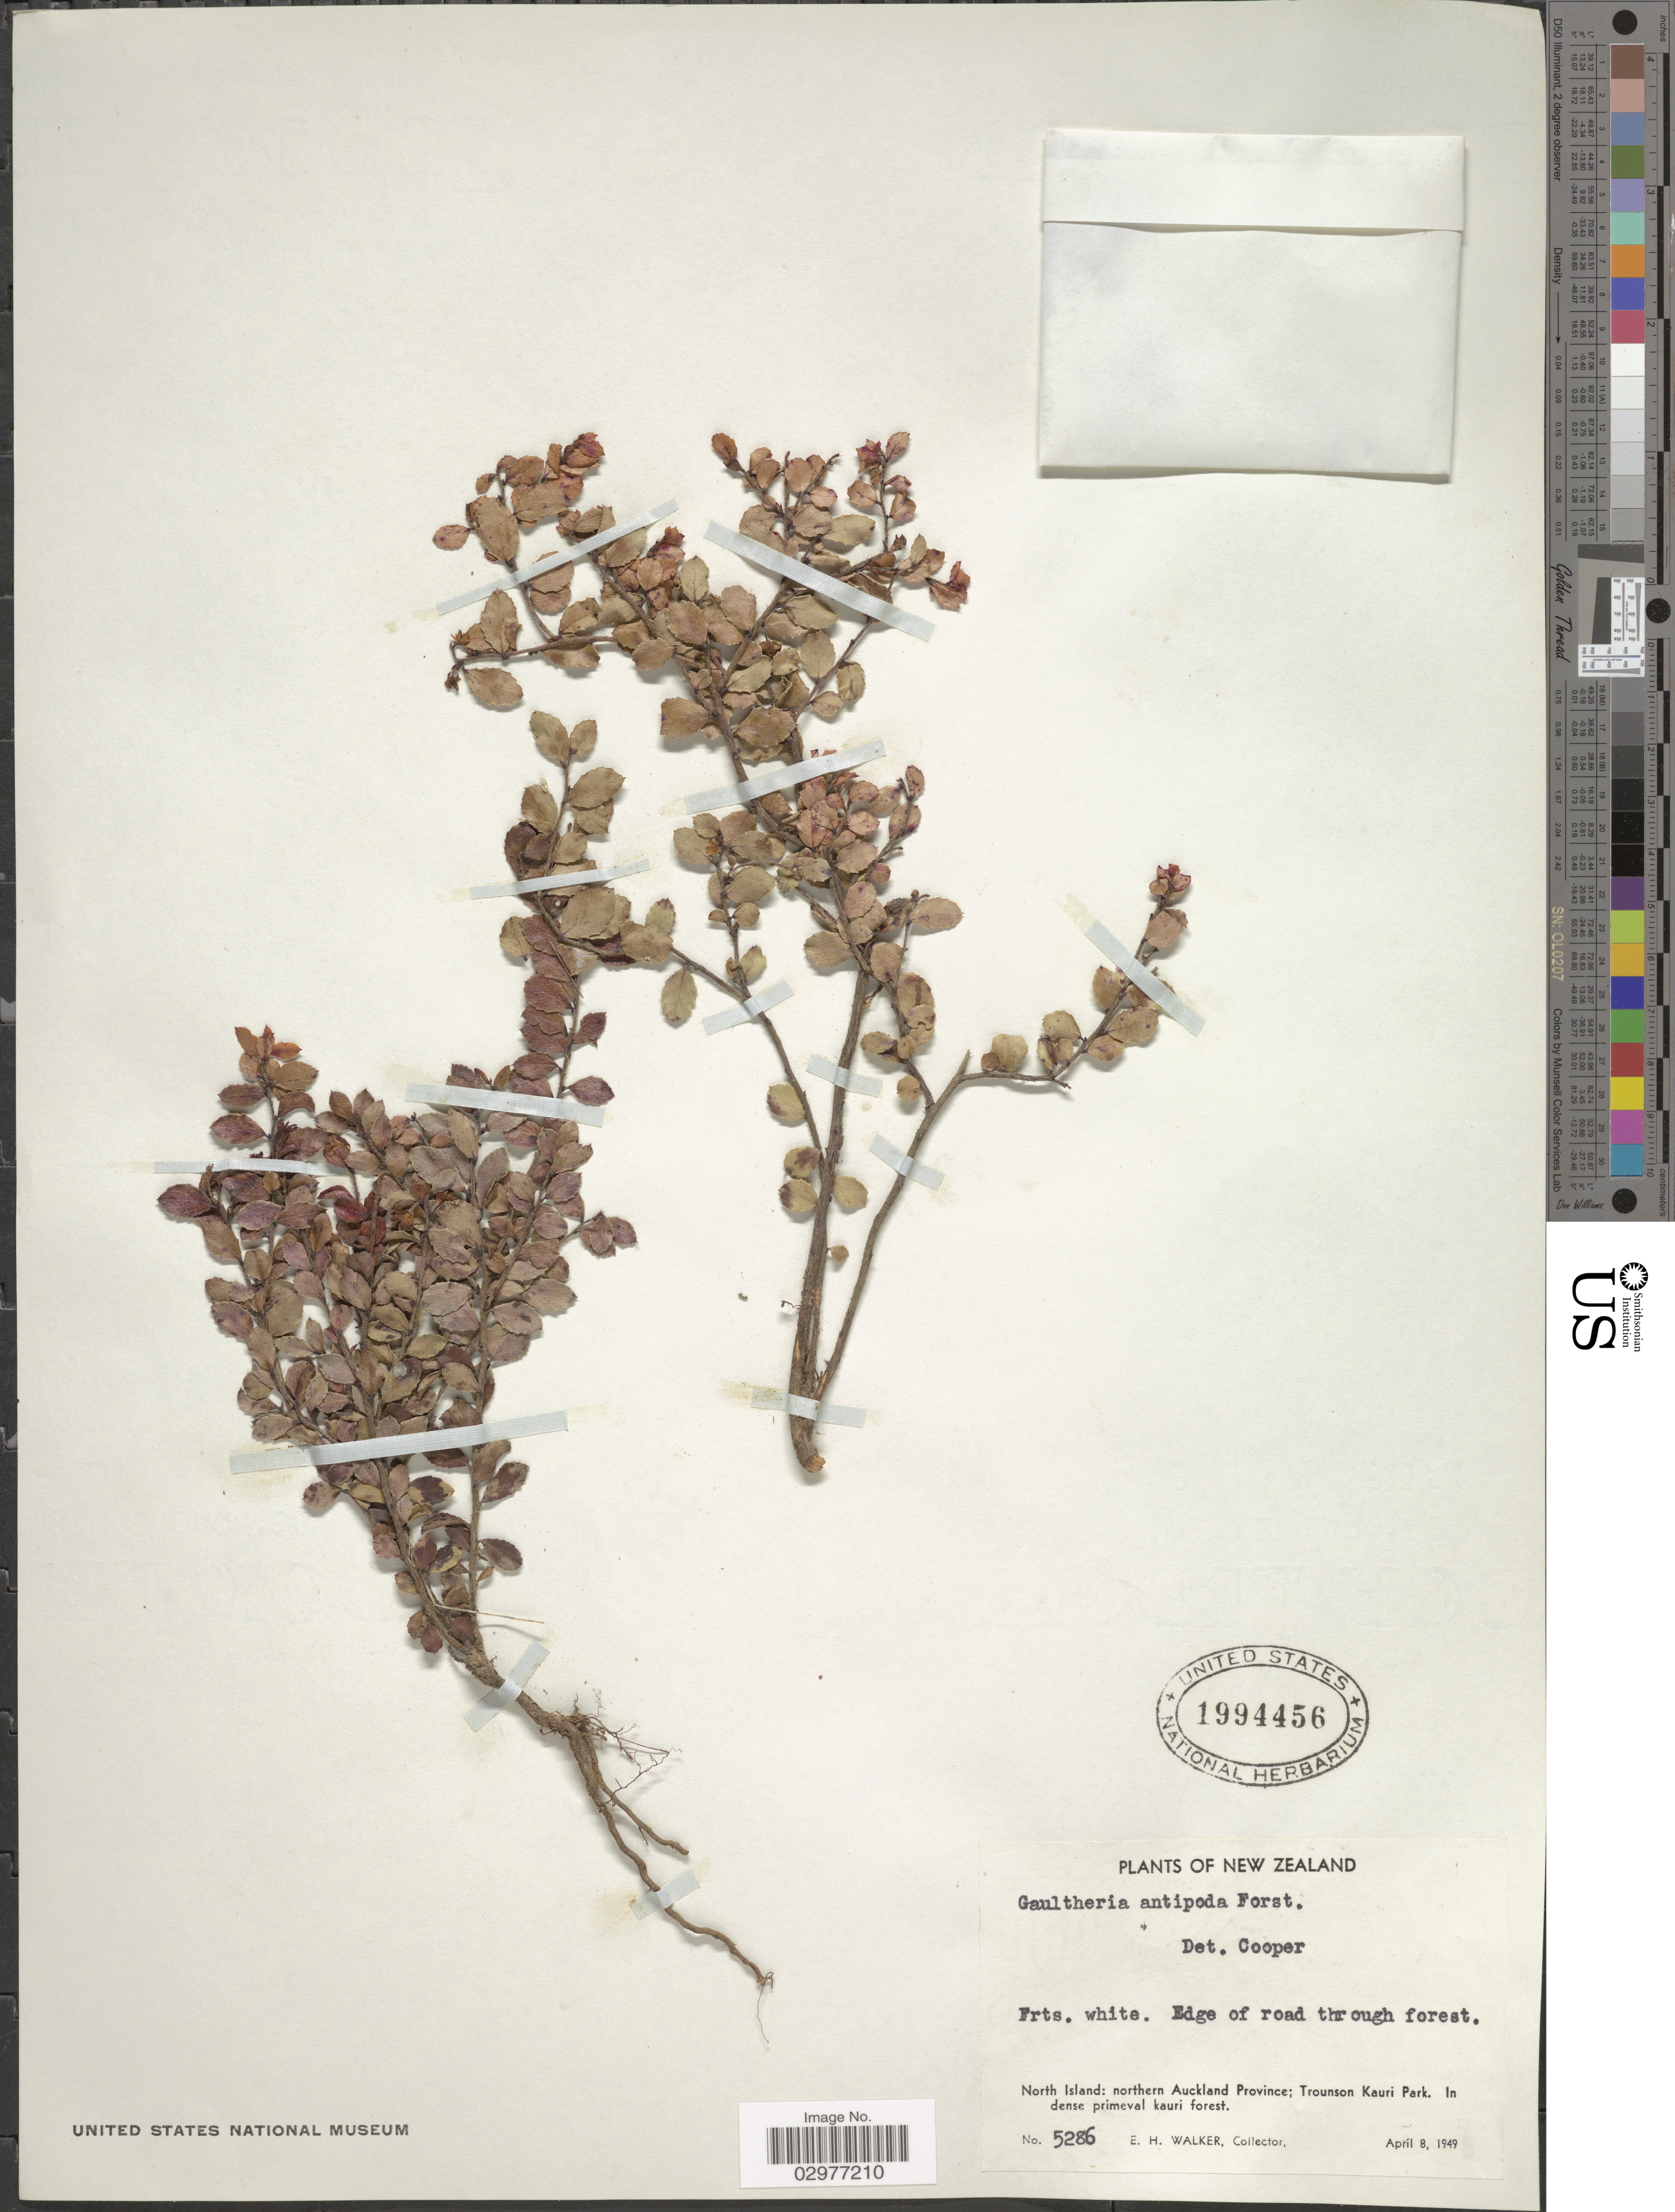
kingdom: Plantae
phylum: Tracheophyta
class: Magnoliopsida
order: Ericales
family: Ericaceae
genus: Gaultheria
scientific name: Gaultheria antipoda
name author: G. Forst.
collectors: E. H. Walker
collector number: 5286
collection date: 1949-04-08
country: New Zealand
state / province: Auckland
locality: Edge of road through forest. North Island; Trounson Kauri Park.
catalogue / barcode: US 1994456